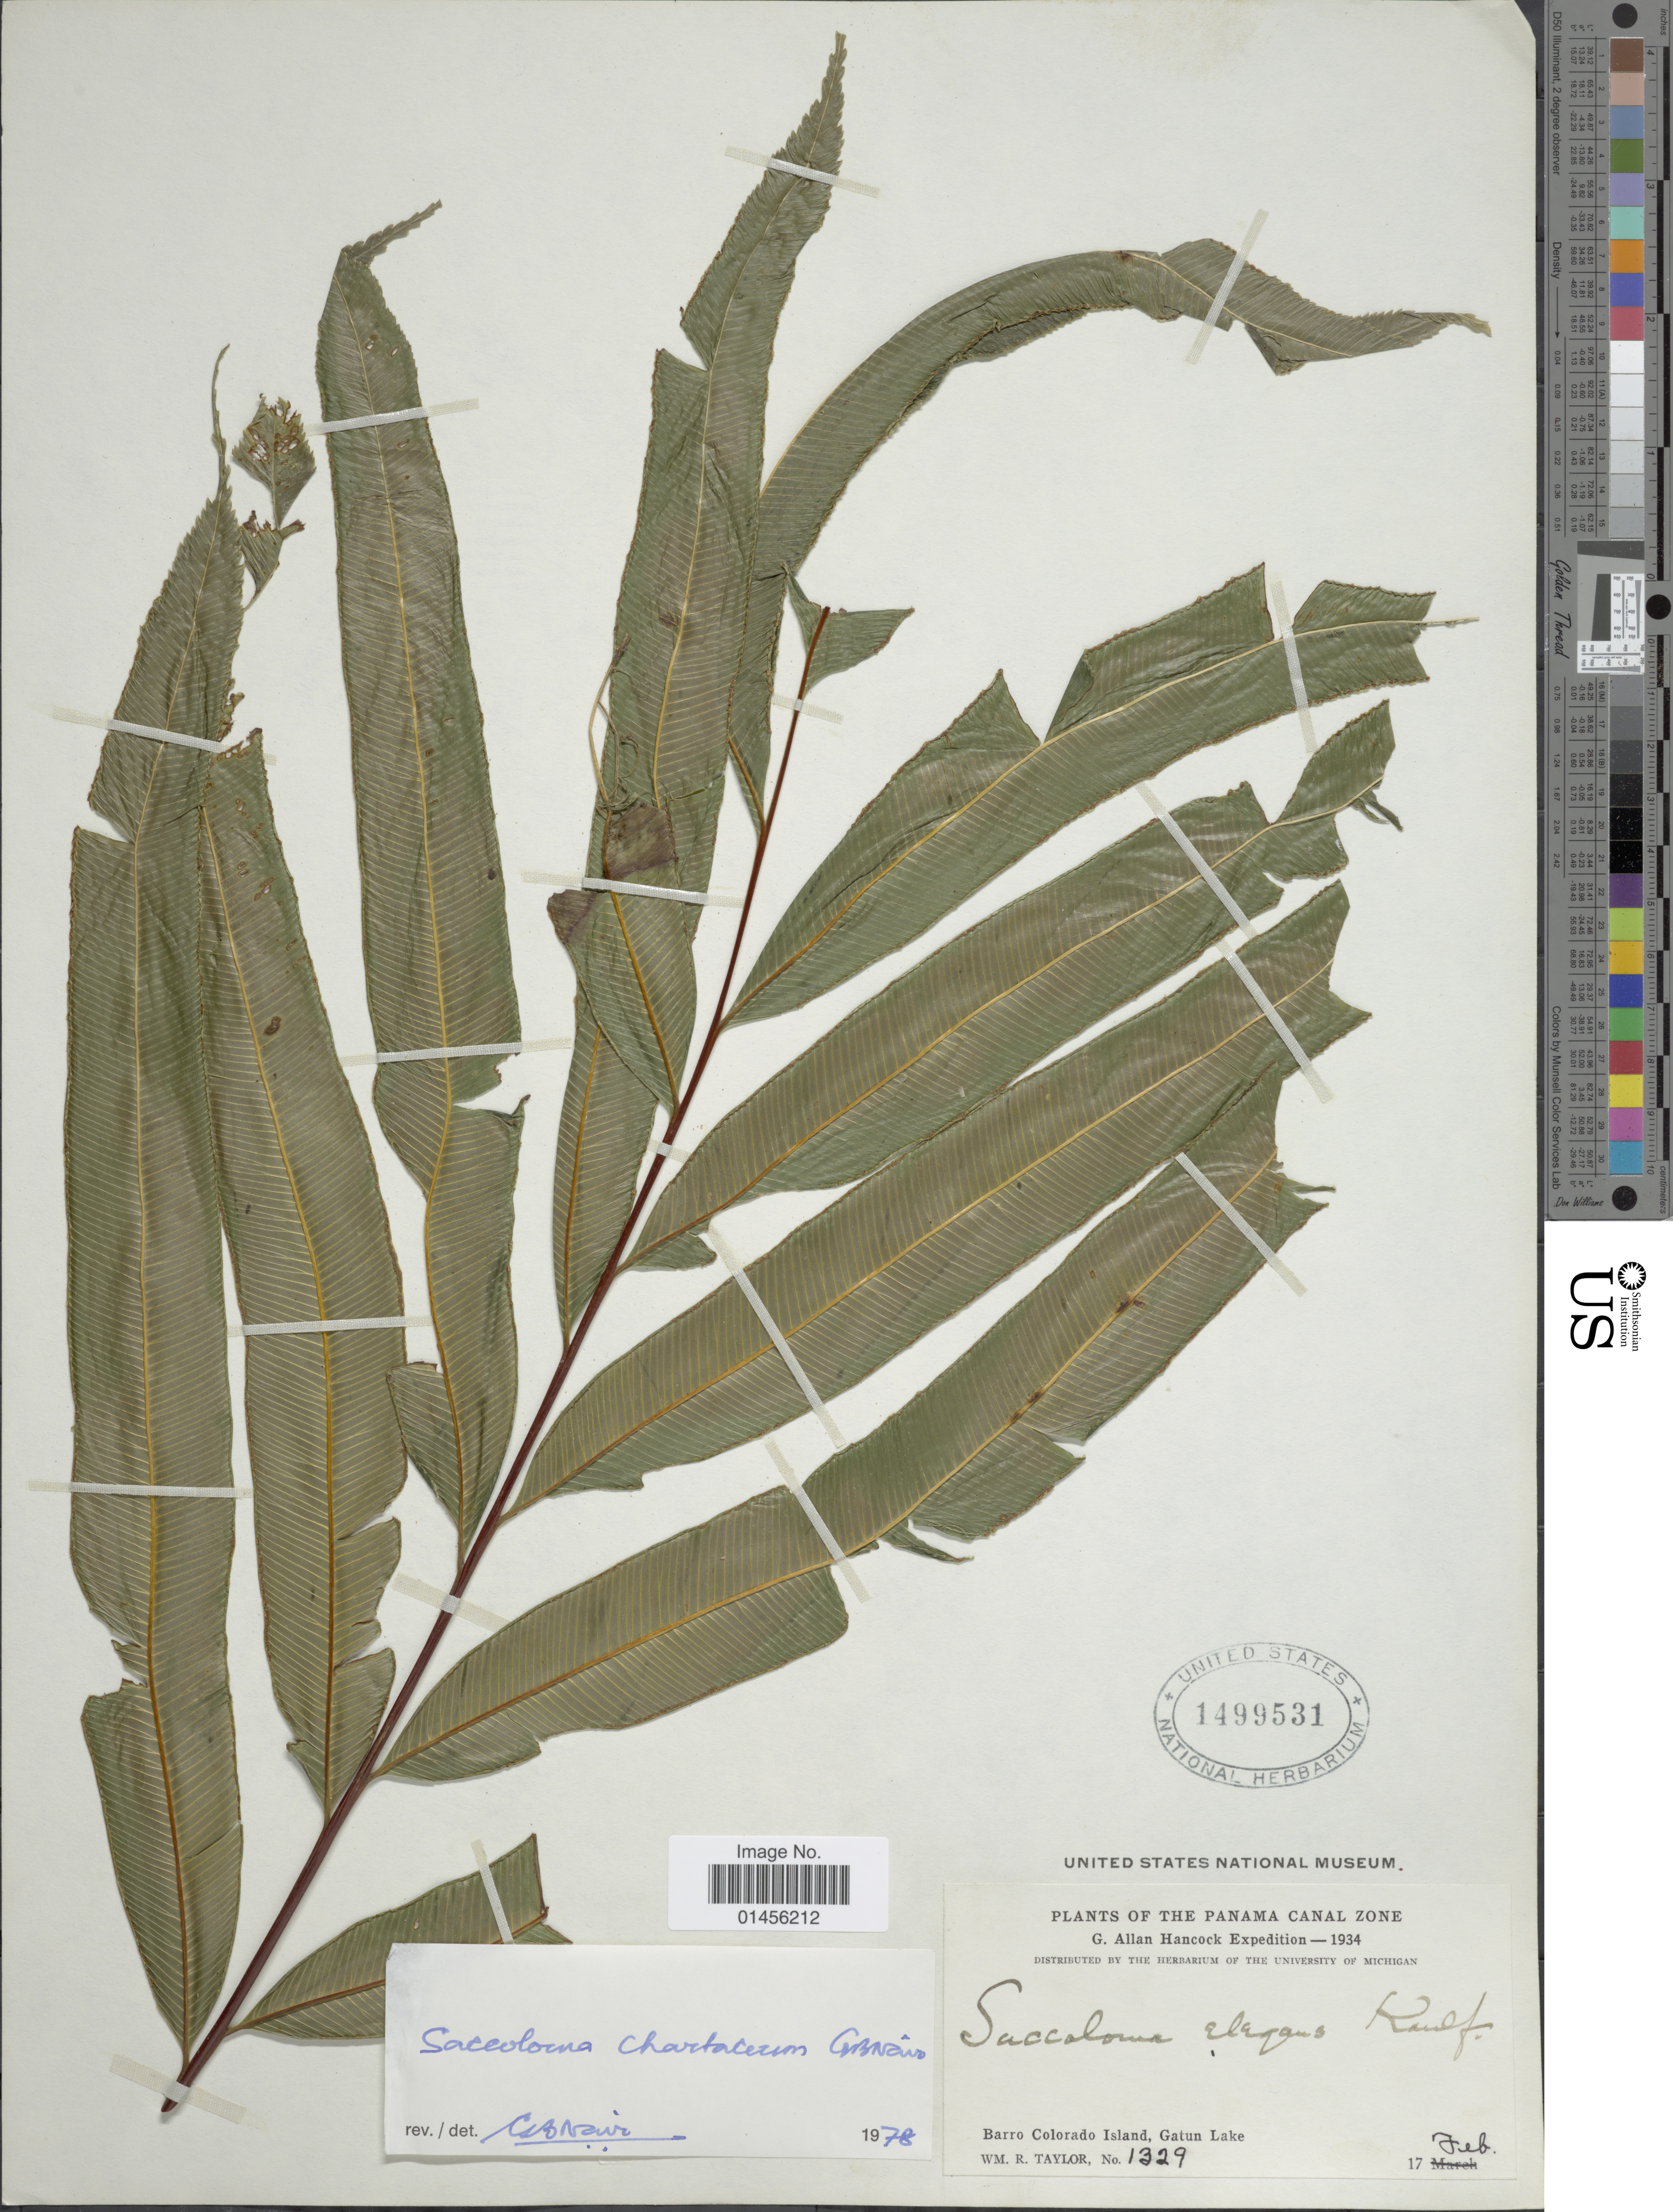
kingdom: Plantae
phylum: Tracheophyta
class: Polypodiopsida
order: Polypodiales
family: Saccolomataceae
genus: Saccoloma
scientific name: Saccoloma elegans subsp. chartaceum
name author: Cremers & K.U. Kramer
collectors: W. R. Taylor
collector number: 1329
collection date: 1934-02-17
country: Panama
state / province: Panamá Oeste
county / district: Canal Zone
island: Barro Colorado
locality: The Panama Canal Zone, Barro Colorado Island, Gatun Lake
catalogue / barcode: US 1499531